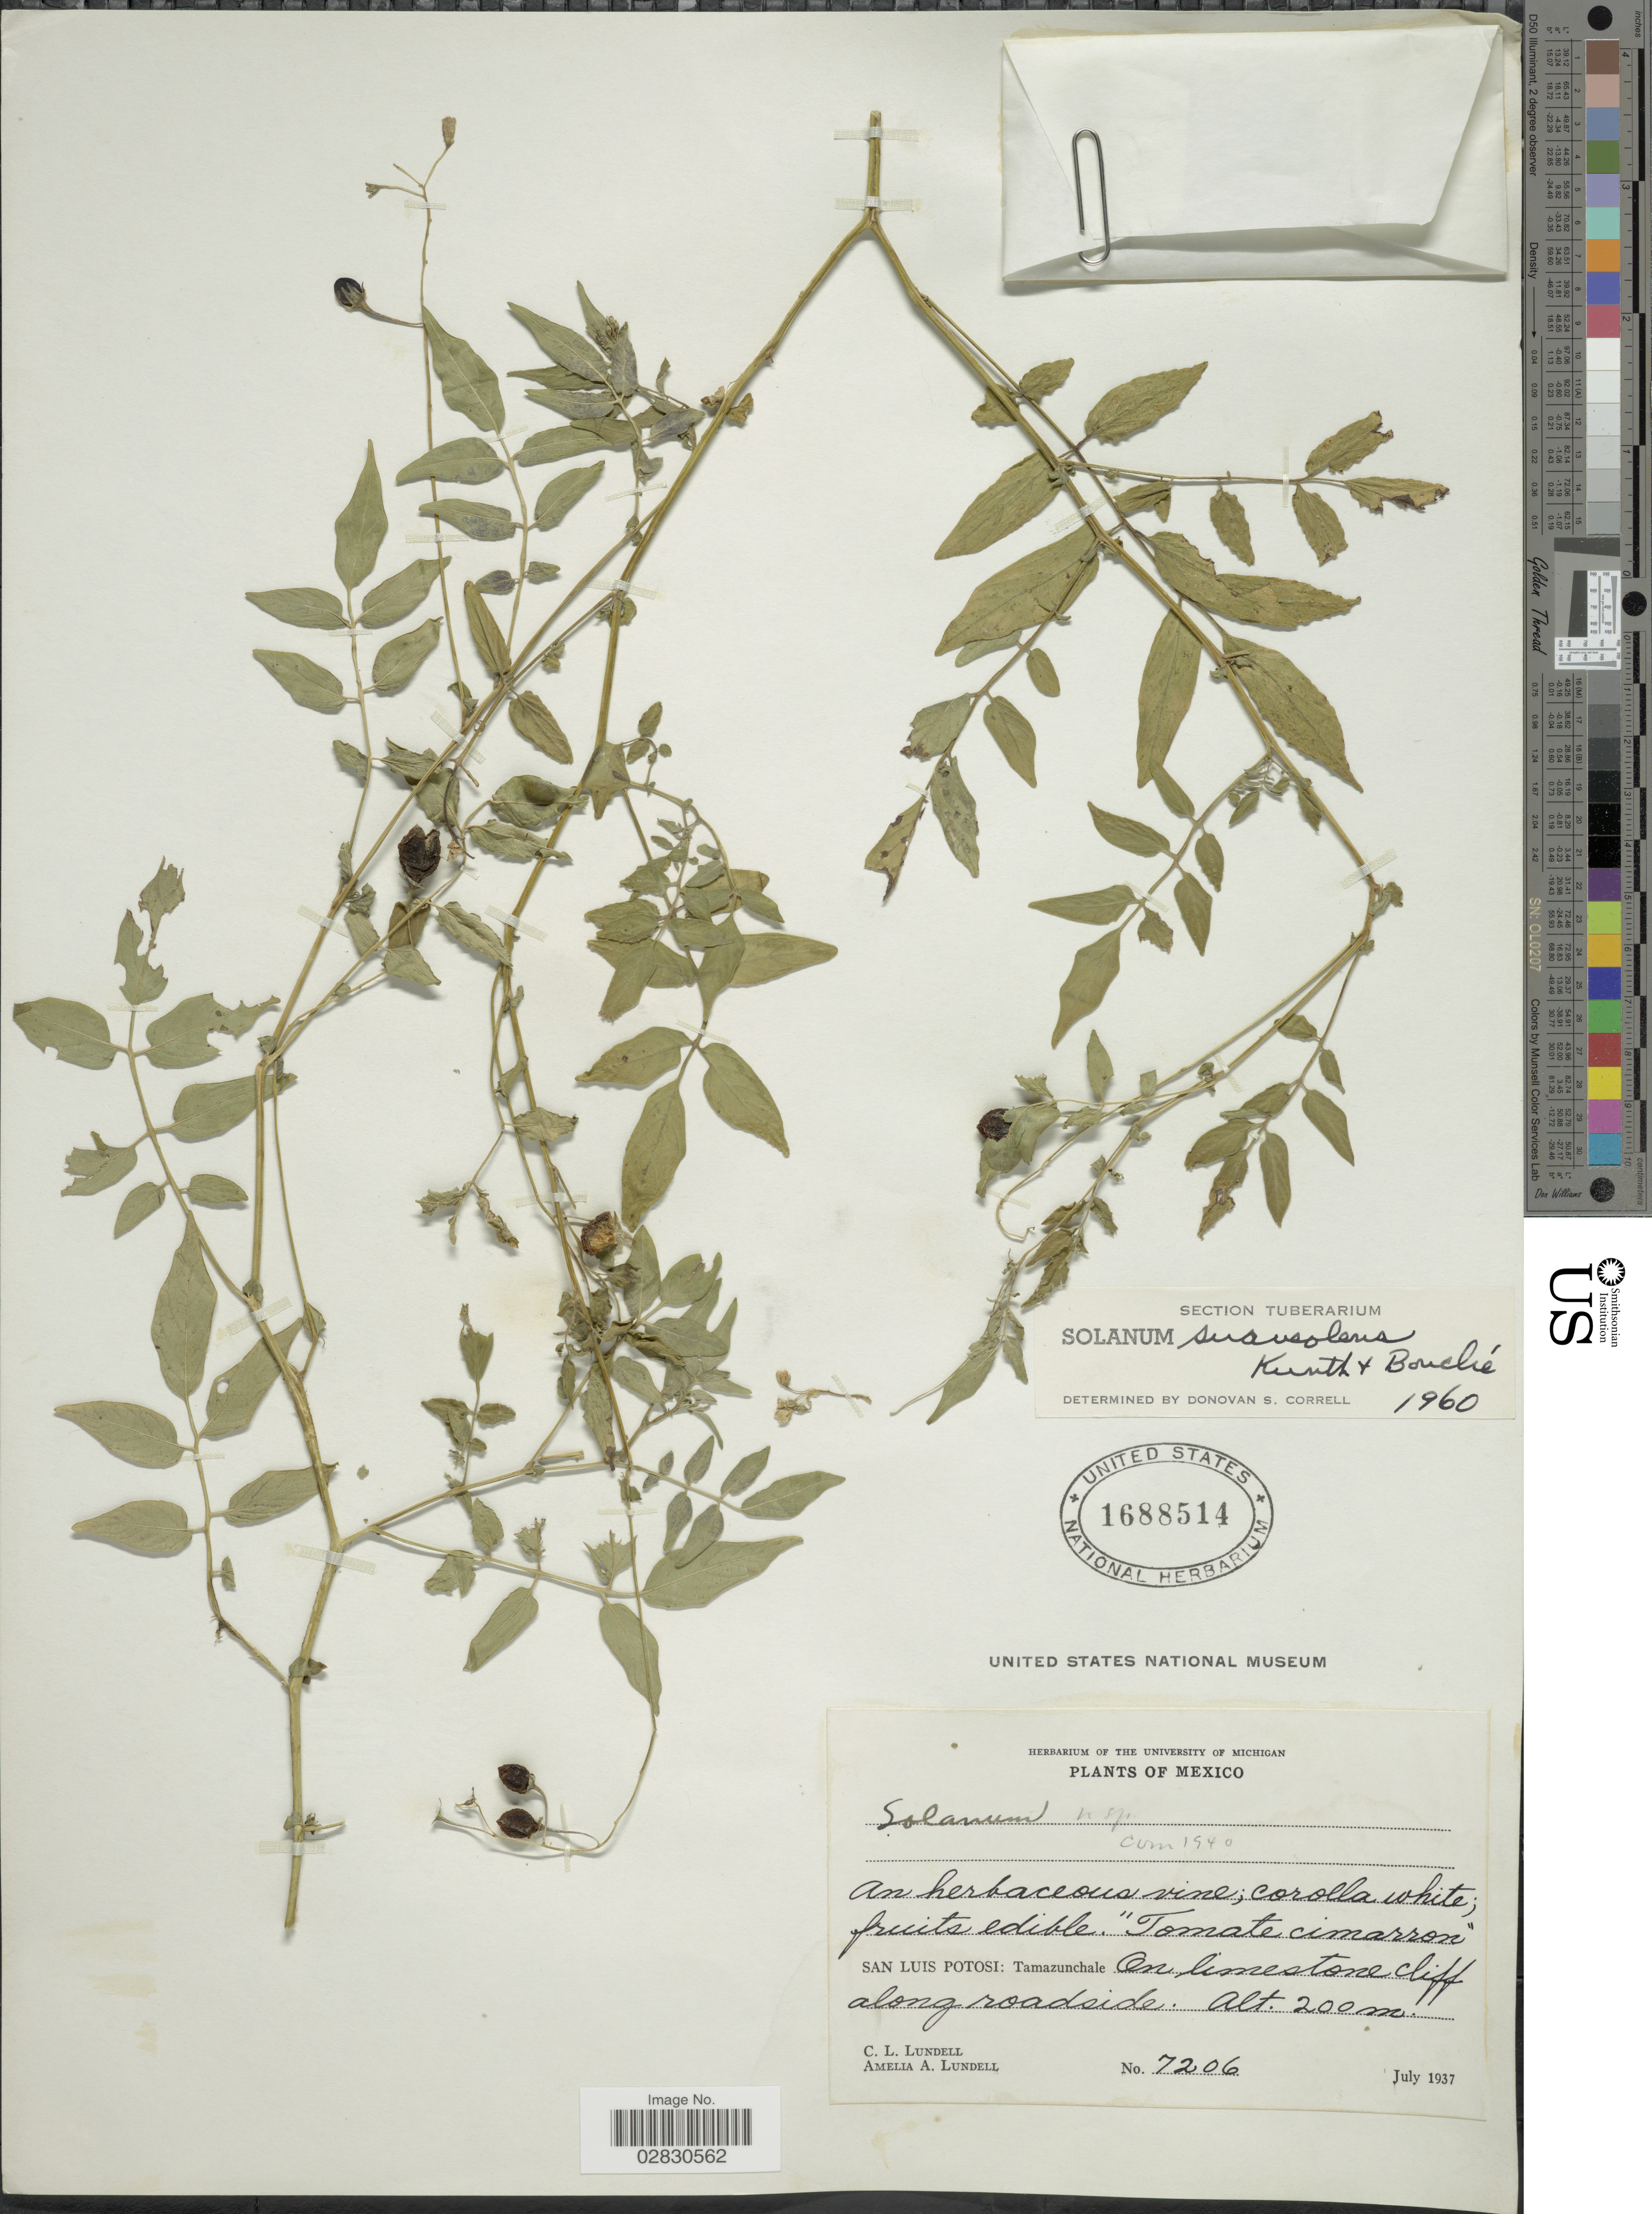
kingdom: Plantae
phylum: Tracheophyta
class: Magnoliopsida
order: Solanales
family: Solanaceae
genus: Solanum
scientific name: Solanum suaveolens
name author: Kunth & C.D. Bouché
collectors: C. L. Lundell & A. A. Lundell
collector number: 7206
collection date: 1937-07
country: Mexico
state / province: San Luis Potosí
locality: Tamazunchale.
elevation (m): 200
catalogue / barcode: US 1688514